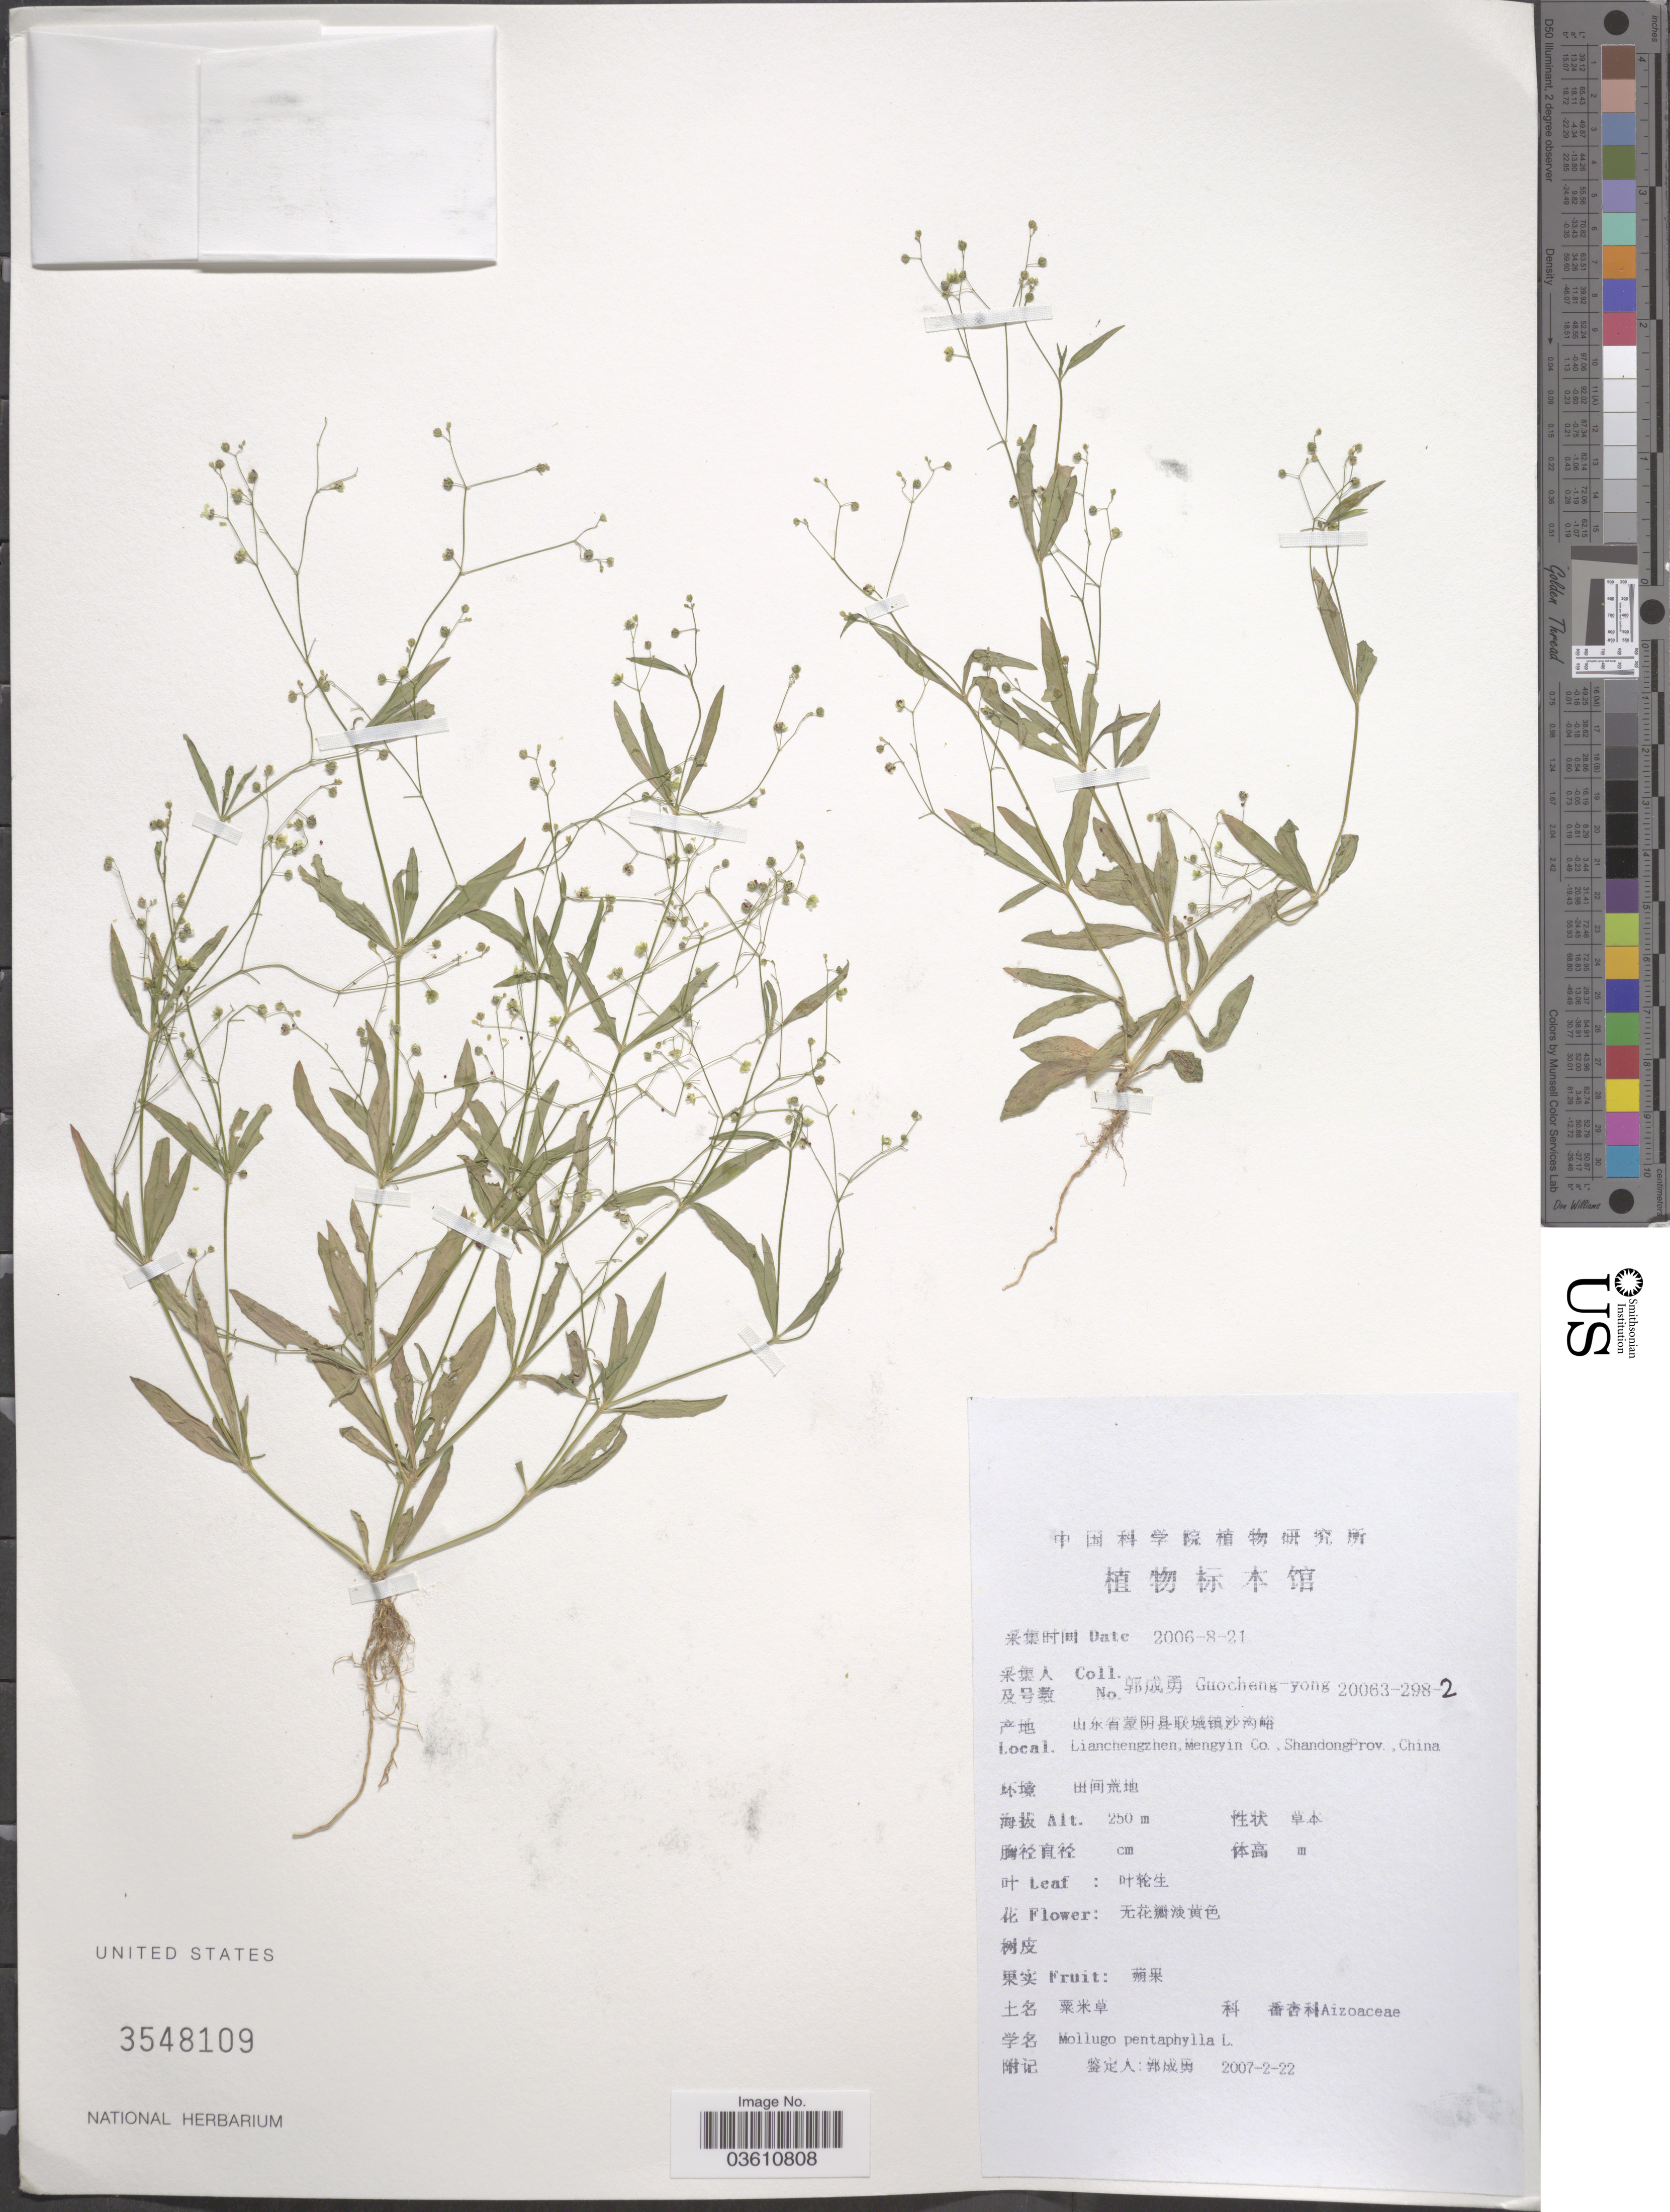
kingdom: Plantae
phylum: Tracheophyta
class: Magnoliopsida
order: Caryophyllales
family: Molluginaceae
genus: Trigastrotheca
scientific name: Trigastrotheca pentaphylla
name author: (L.) Thulin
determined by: Strong, Mark T., (BOT), Smithsonian Institution - National Museum of Natural History (UNITED STATES)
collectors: Guo cheng-yong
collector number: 20063-298-2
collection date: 2006-08-21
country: China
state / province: Shandong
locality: Lianchengzhen, Mengyin Co.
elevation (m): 250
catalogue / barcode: US 3548109